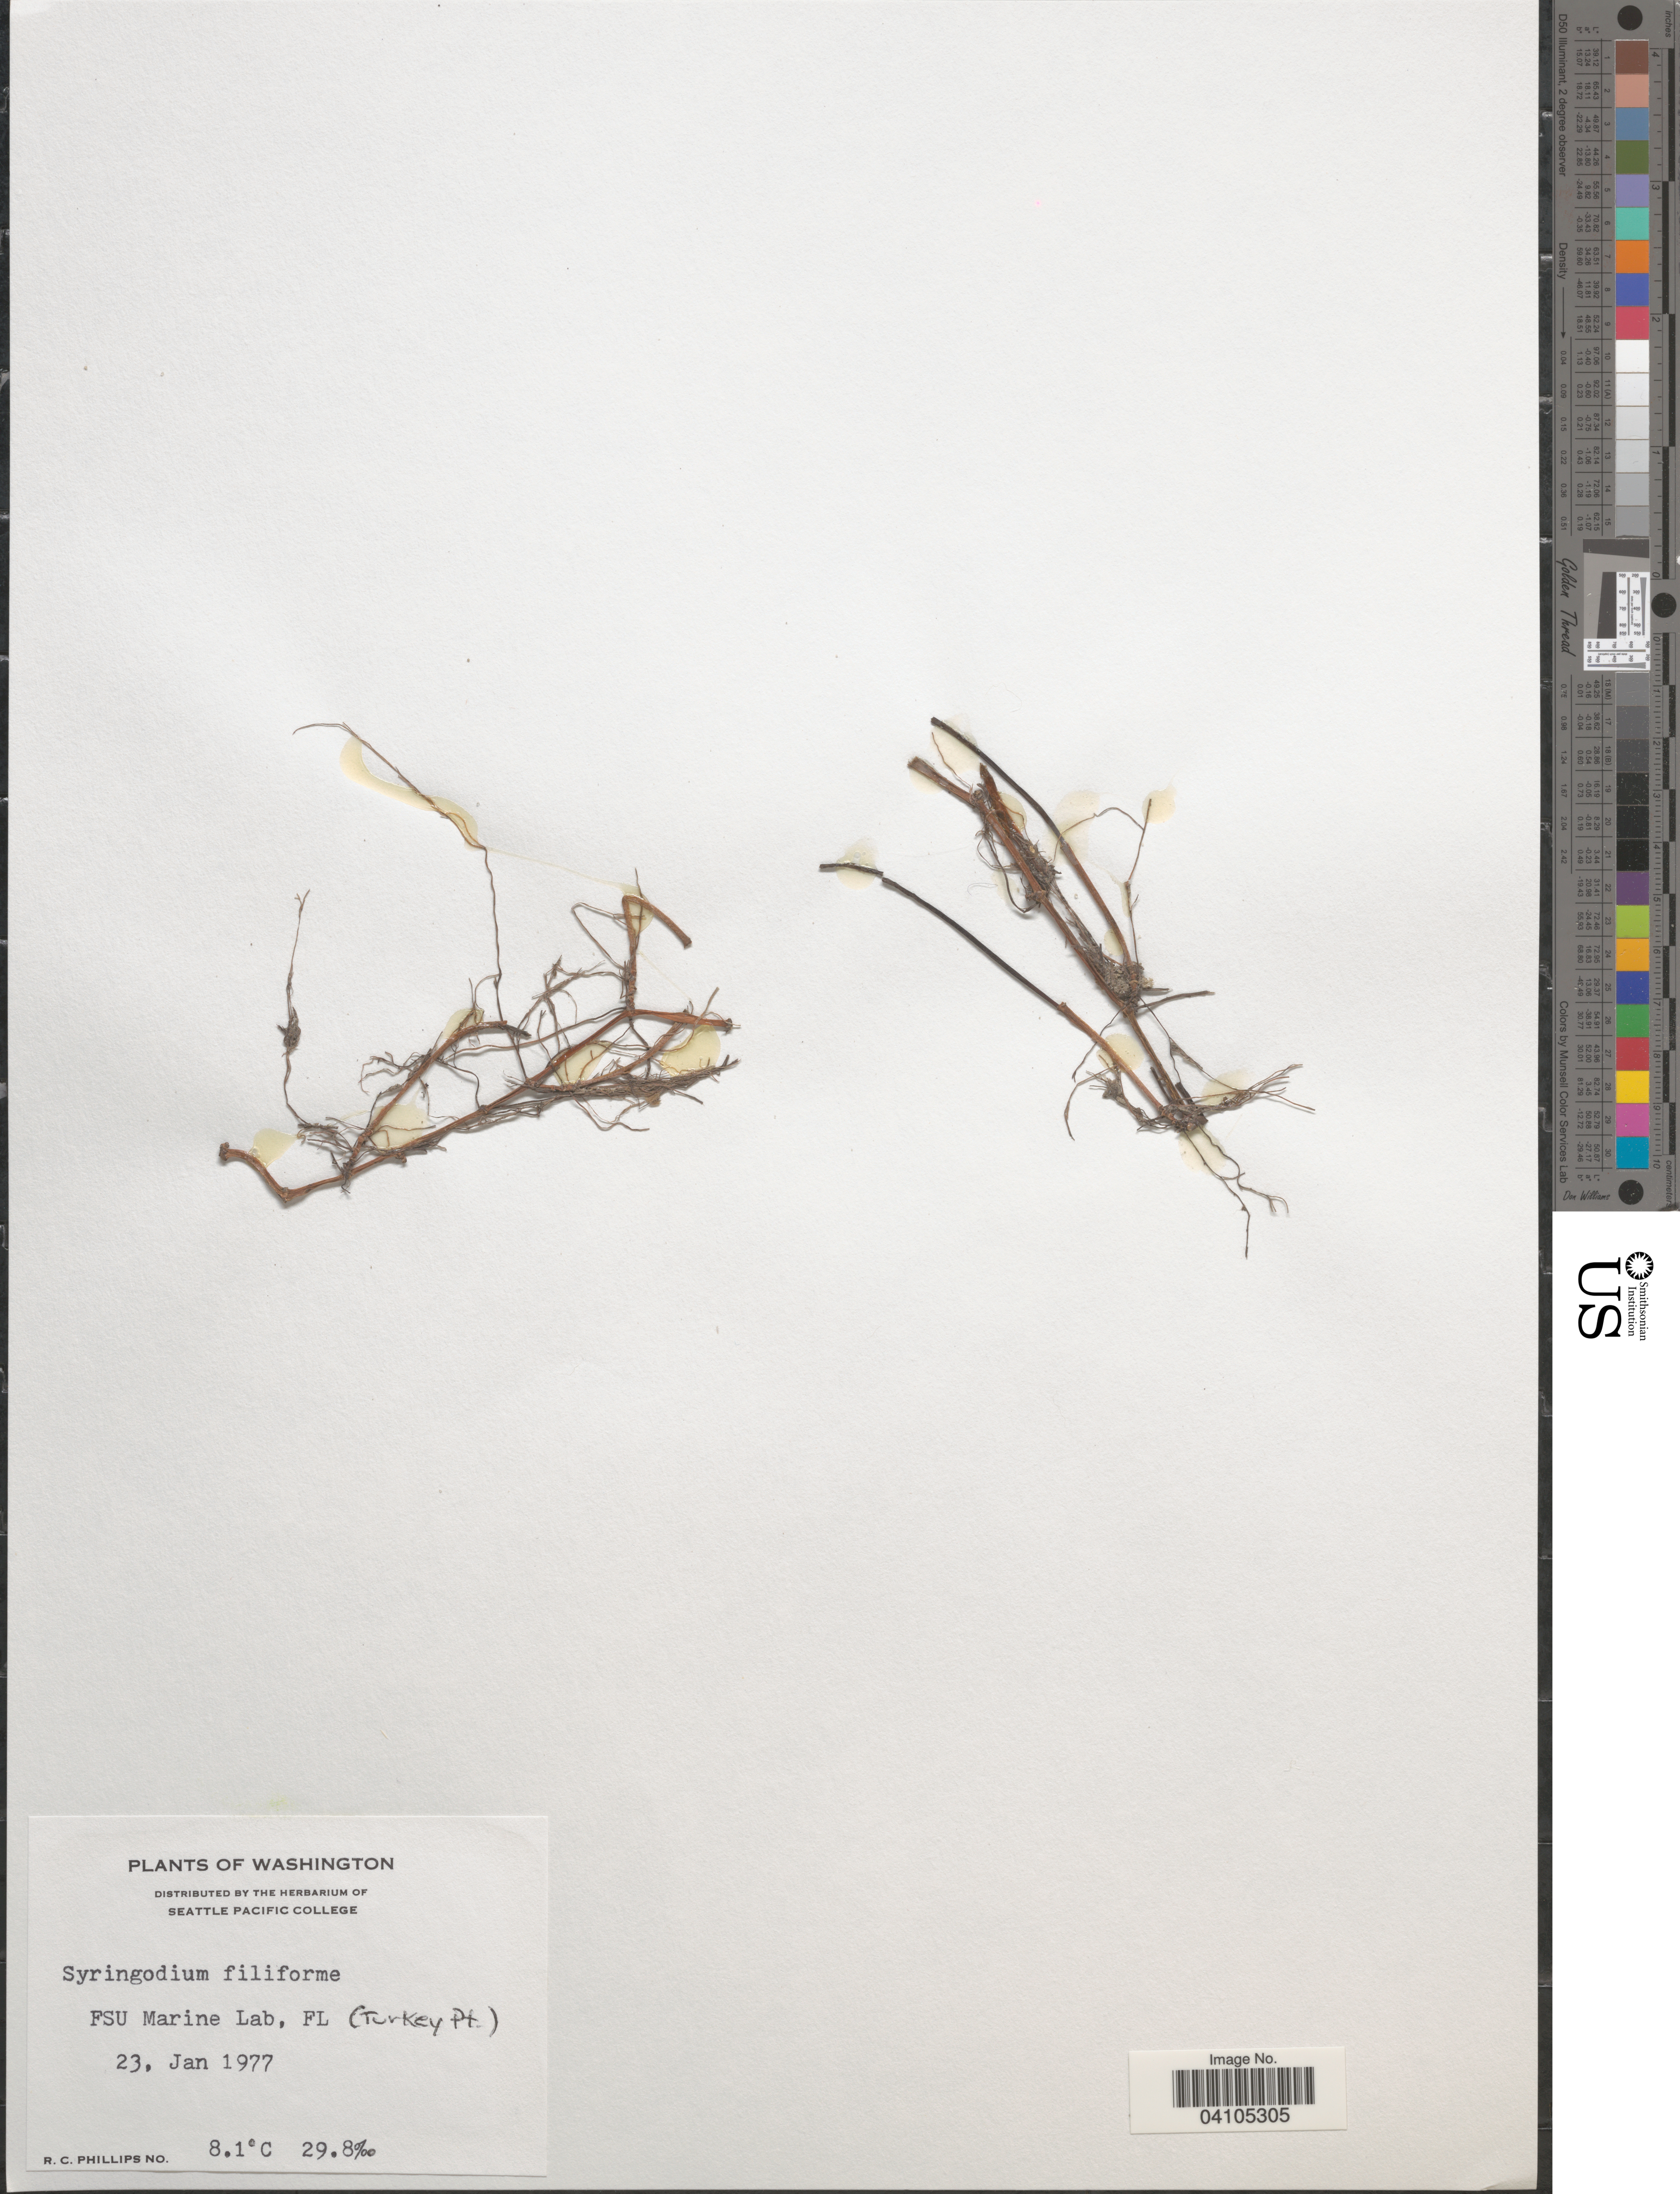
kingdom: Plantae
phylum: Tracheophyta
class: Liliopsida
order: Alismatales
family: Cymodoceaceae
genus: Syringodium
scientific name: Syringodium filiforme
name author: Kütz.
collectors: R. C. Phillips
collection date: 1977-01-23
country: United States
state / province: Florida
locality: FSU Marine Lab, (Turkey Pt.).